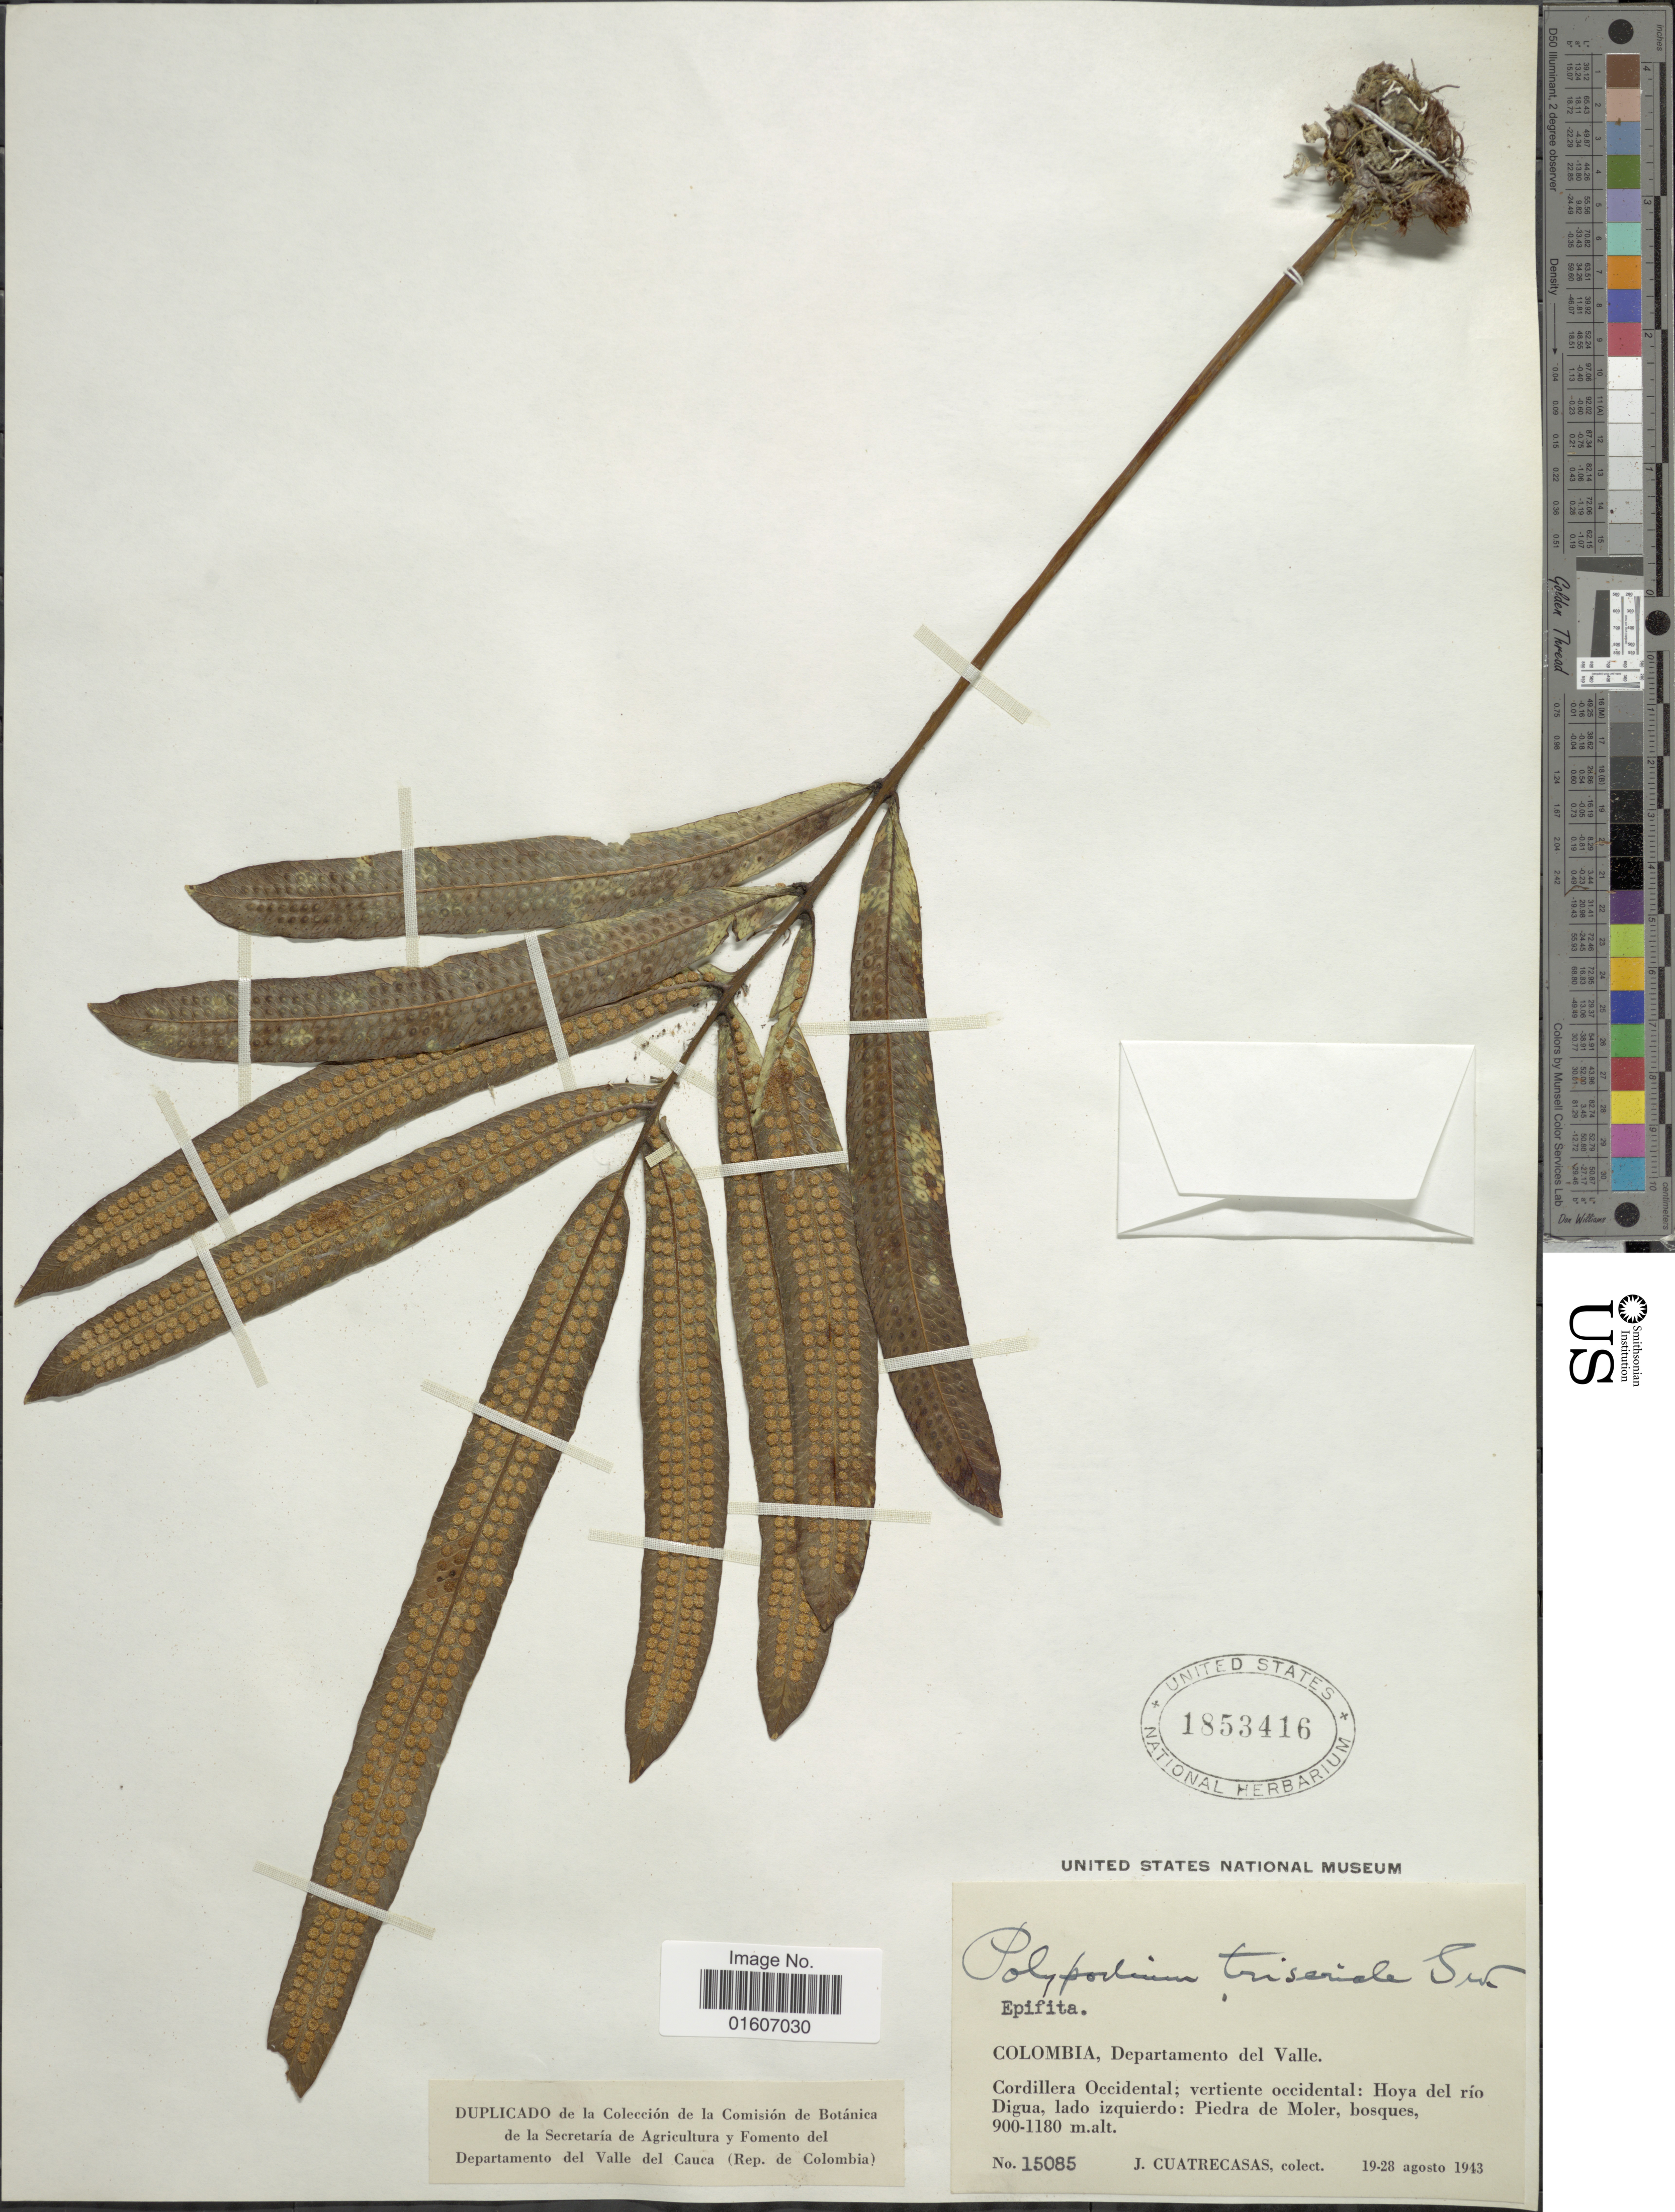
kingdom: Plantae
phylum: Tracheophyta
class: Polypodiopsida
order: Polypodiales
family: Polypodiaceae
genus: Serpocaulon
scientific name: Serpocaulon triseriale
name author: (Sw.) A.R. Sm.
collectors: J. Cuatrecasas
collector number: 15085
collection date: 1943-08-19/1943-08-28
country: Colombia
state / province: Valle del Cauca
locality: Departamento del Valle. Cordillera Occidental; vertiente occidental: Hoya del río Digua, lado izquierdo: Piedra de Moler, bosques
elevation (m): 900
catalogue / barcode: US 1853416